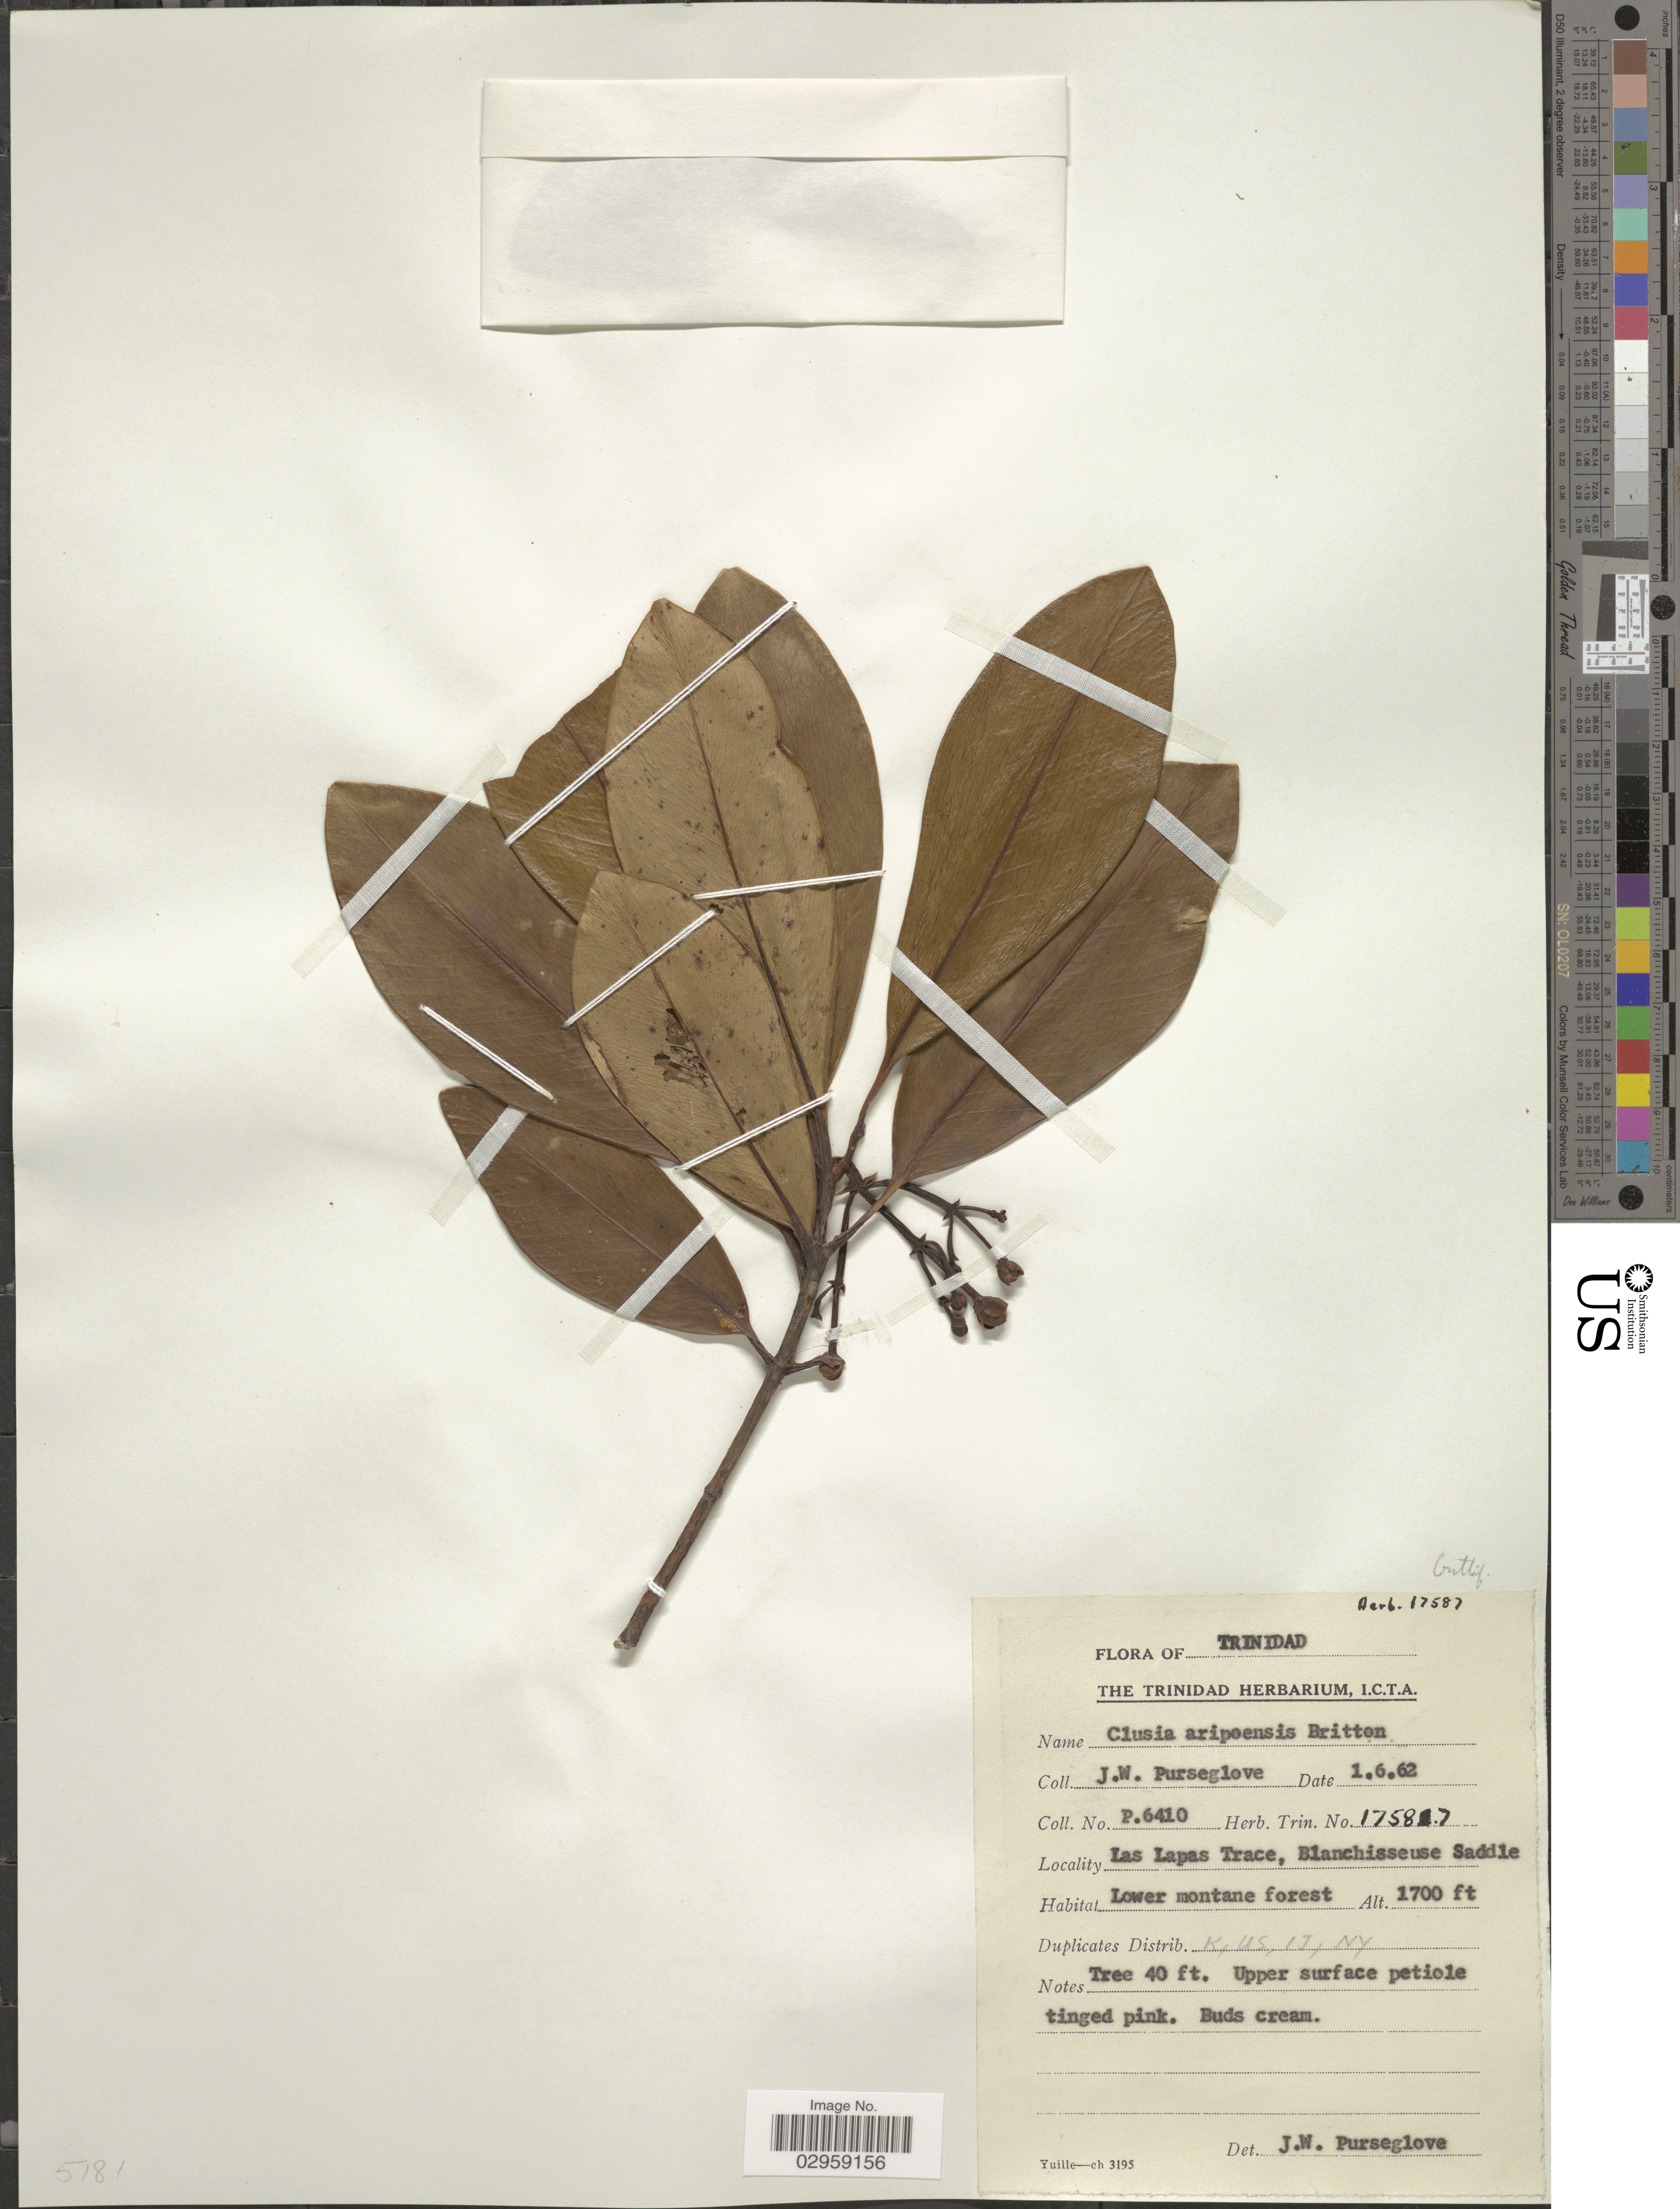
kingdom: Plantae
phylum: Tracheophyta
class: Magnoliopsida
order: Malpighiales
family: Clusiaceae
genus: Clusia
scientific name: Clusia aripoensis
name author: Britton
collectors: J. Purseglove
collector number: P6410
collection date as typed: Transcribed d/m/y: 1/6/62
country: Trinidad and Tobago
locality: Trinidad. Las Lapas Trace, Blanchisseuse Saddle.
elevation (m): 518